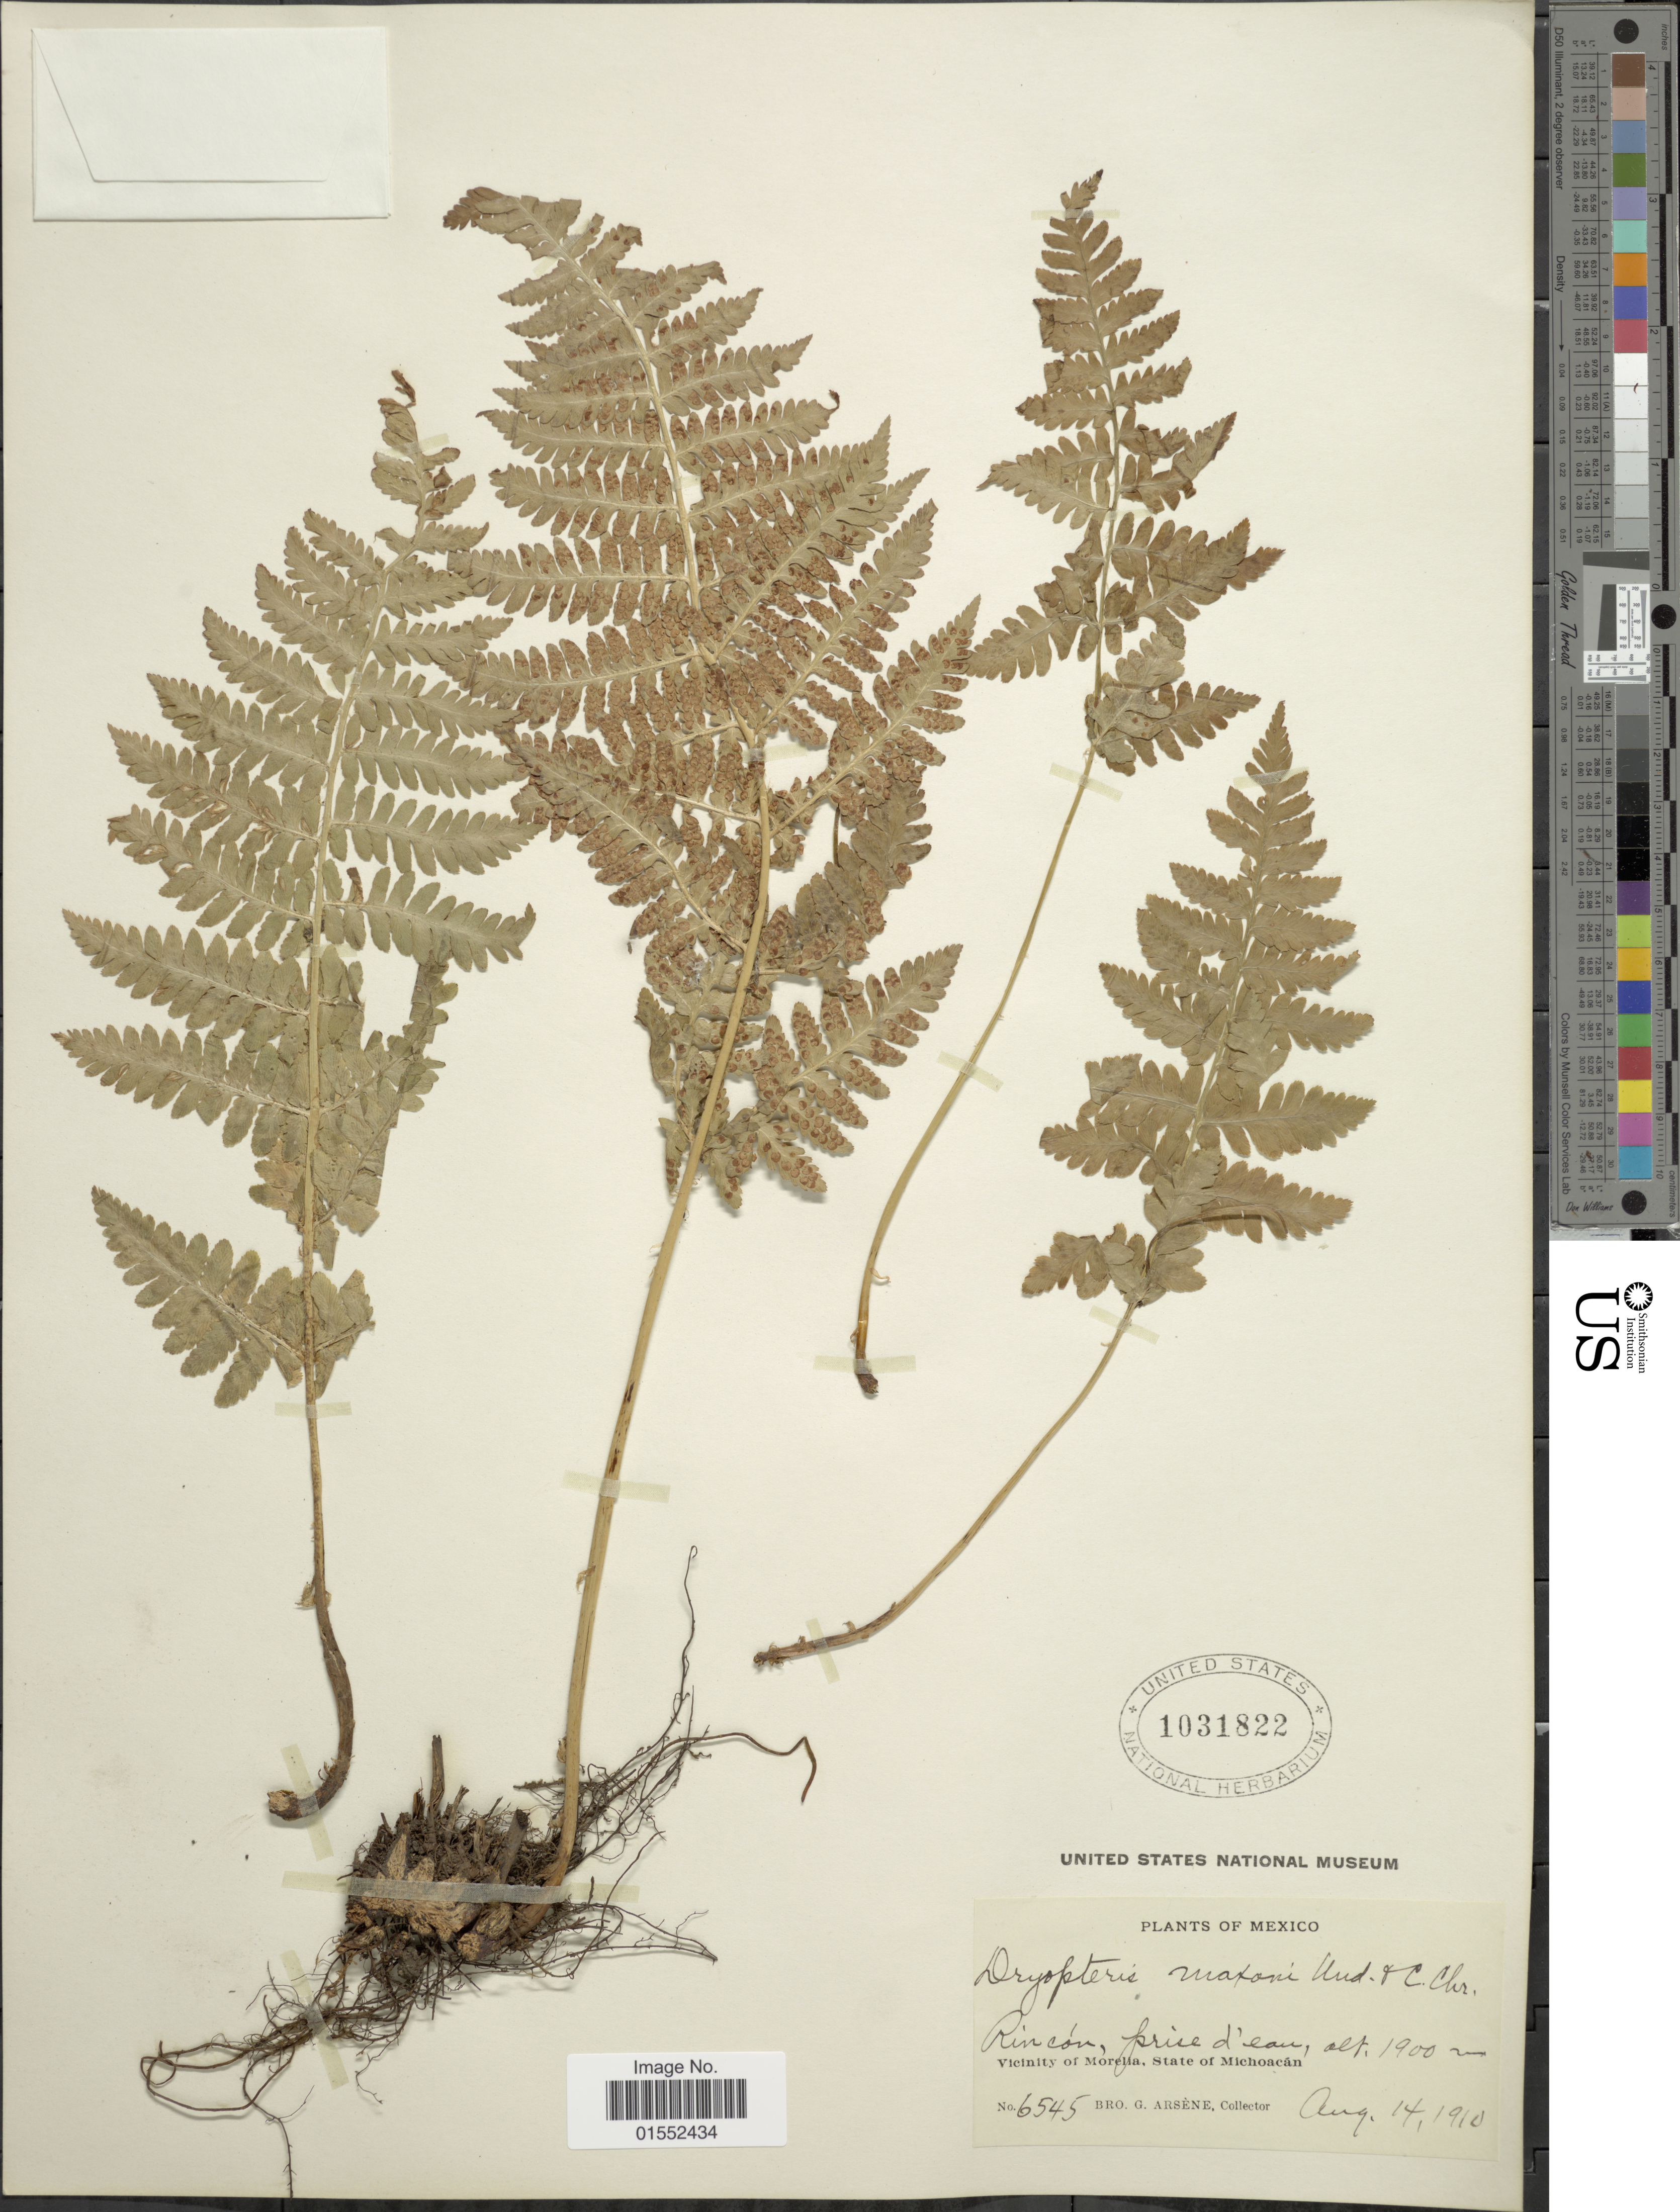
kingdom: Plantae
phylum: Tracheophyta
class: Polypodiopsida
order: Polypodiales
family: Dryopteridaceae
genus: Dryopteris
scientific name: Dryopteris maxonii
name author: Underw. & C. Chr.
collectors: Bro. G. Arsène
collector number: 6545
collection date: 1910-08-14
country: Mexico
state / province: Michoacán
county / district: Morelia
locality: Vicinity of Morelia, Rincón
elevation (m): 1900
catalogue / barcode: US 1031822